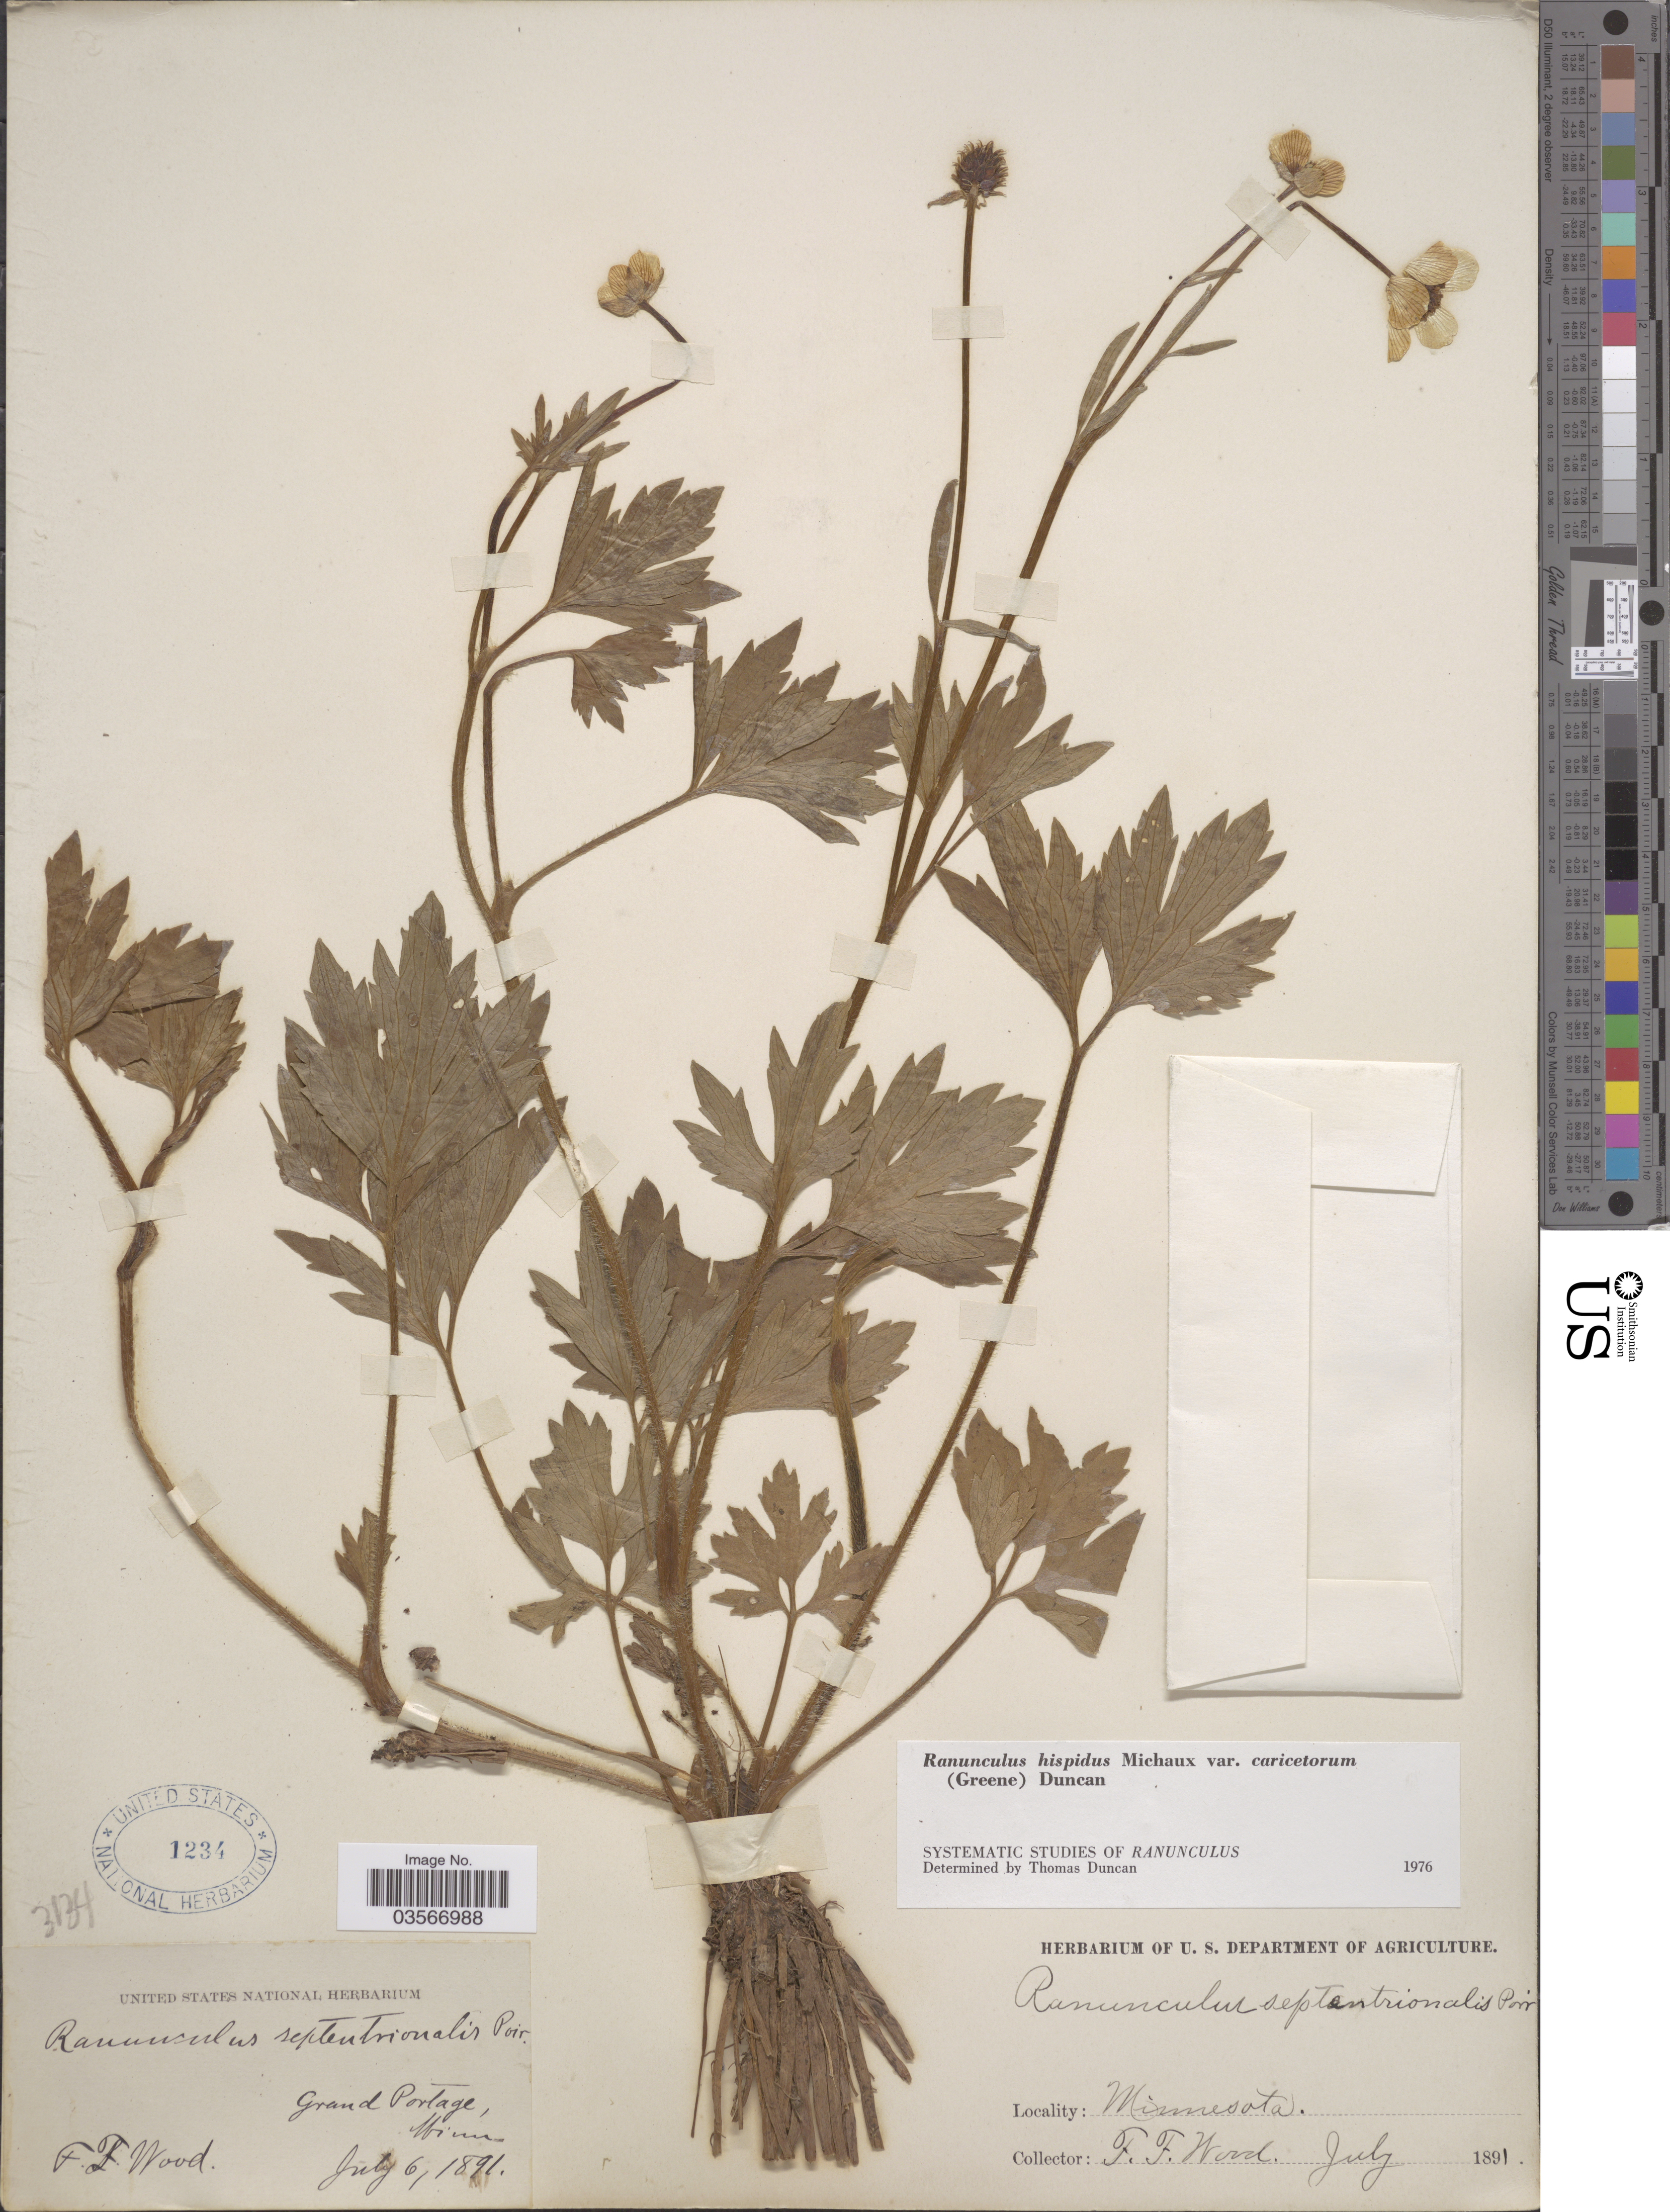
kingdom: Plantae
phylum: Tracheophyta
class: Magnoliopsida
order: Ranunculales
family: Ranunculaceae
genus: Ranunculus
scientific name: Ranunculus hispidus var. caricetorum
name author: Michx.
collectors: F. Wood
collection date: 1891-07-06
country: United States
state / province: Minnesota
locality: Grand Portage.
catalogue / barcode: US 1234